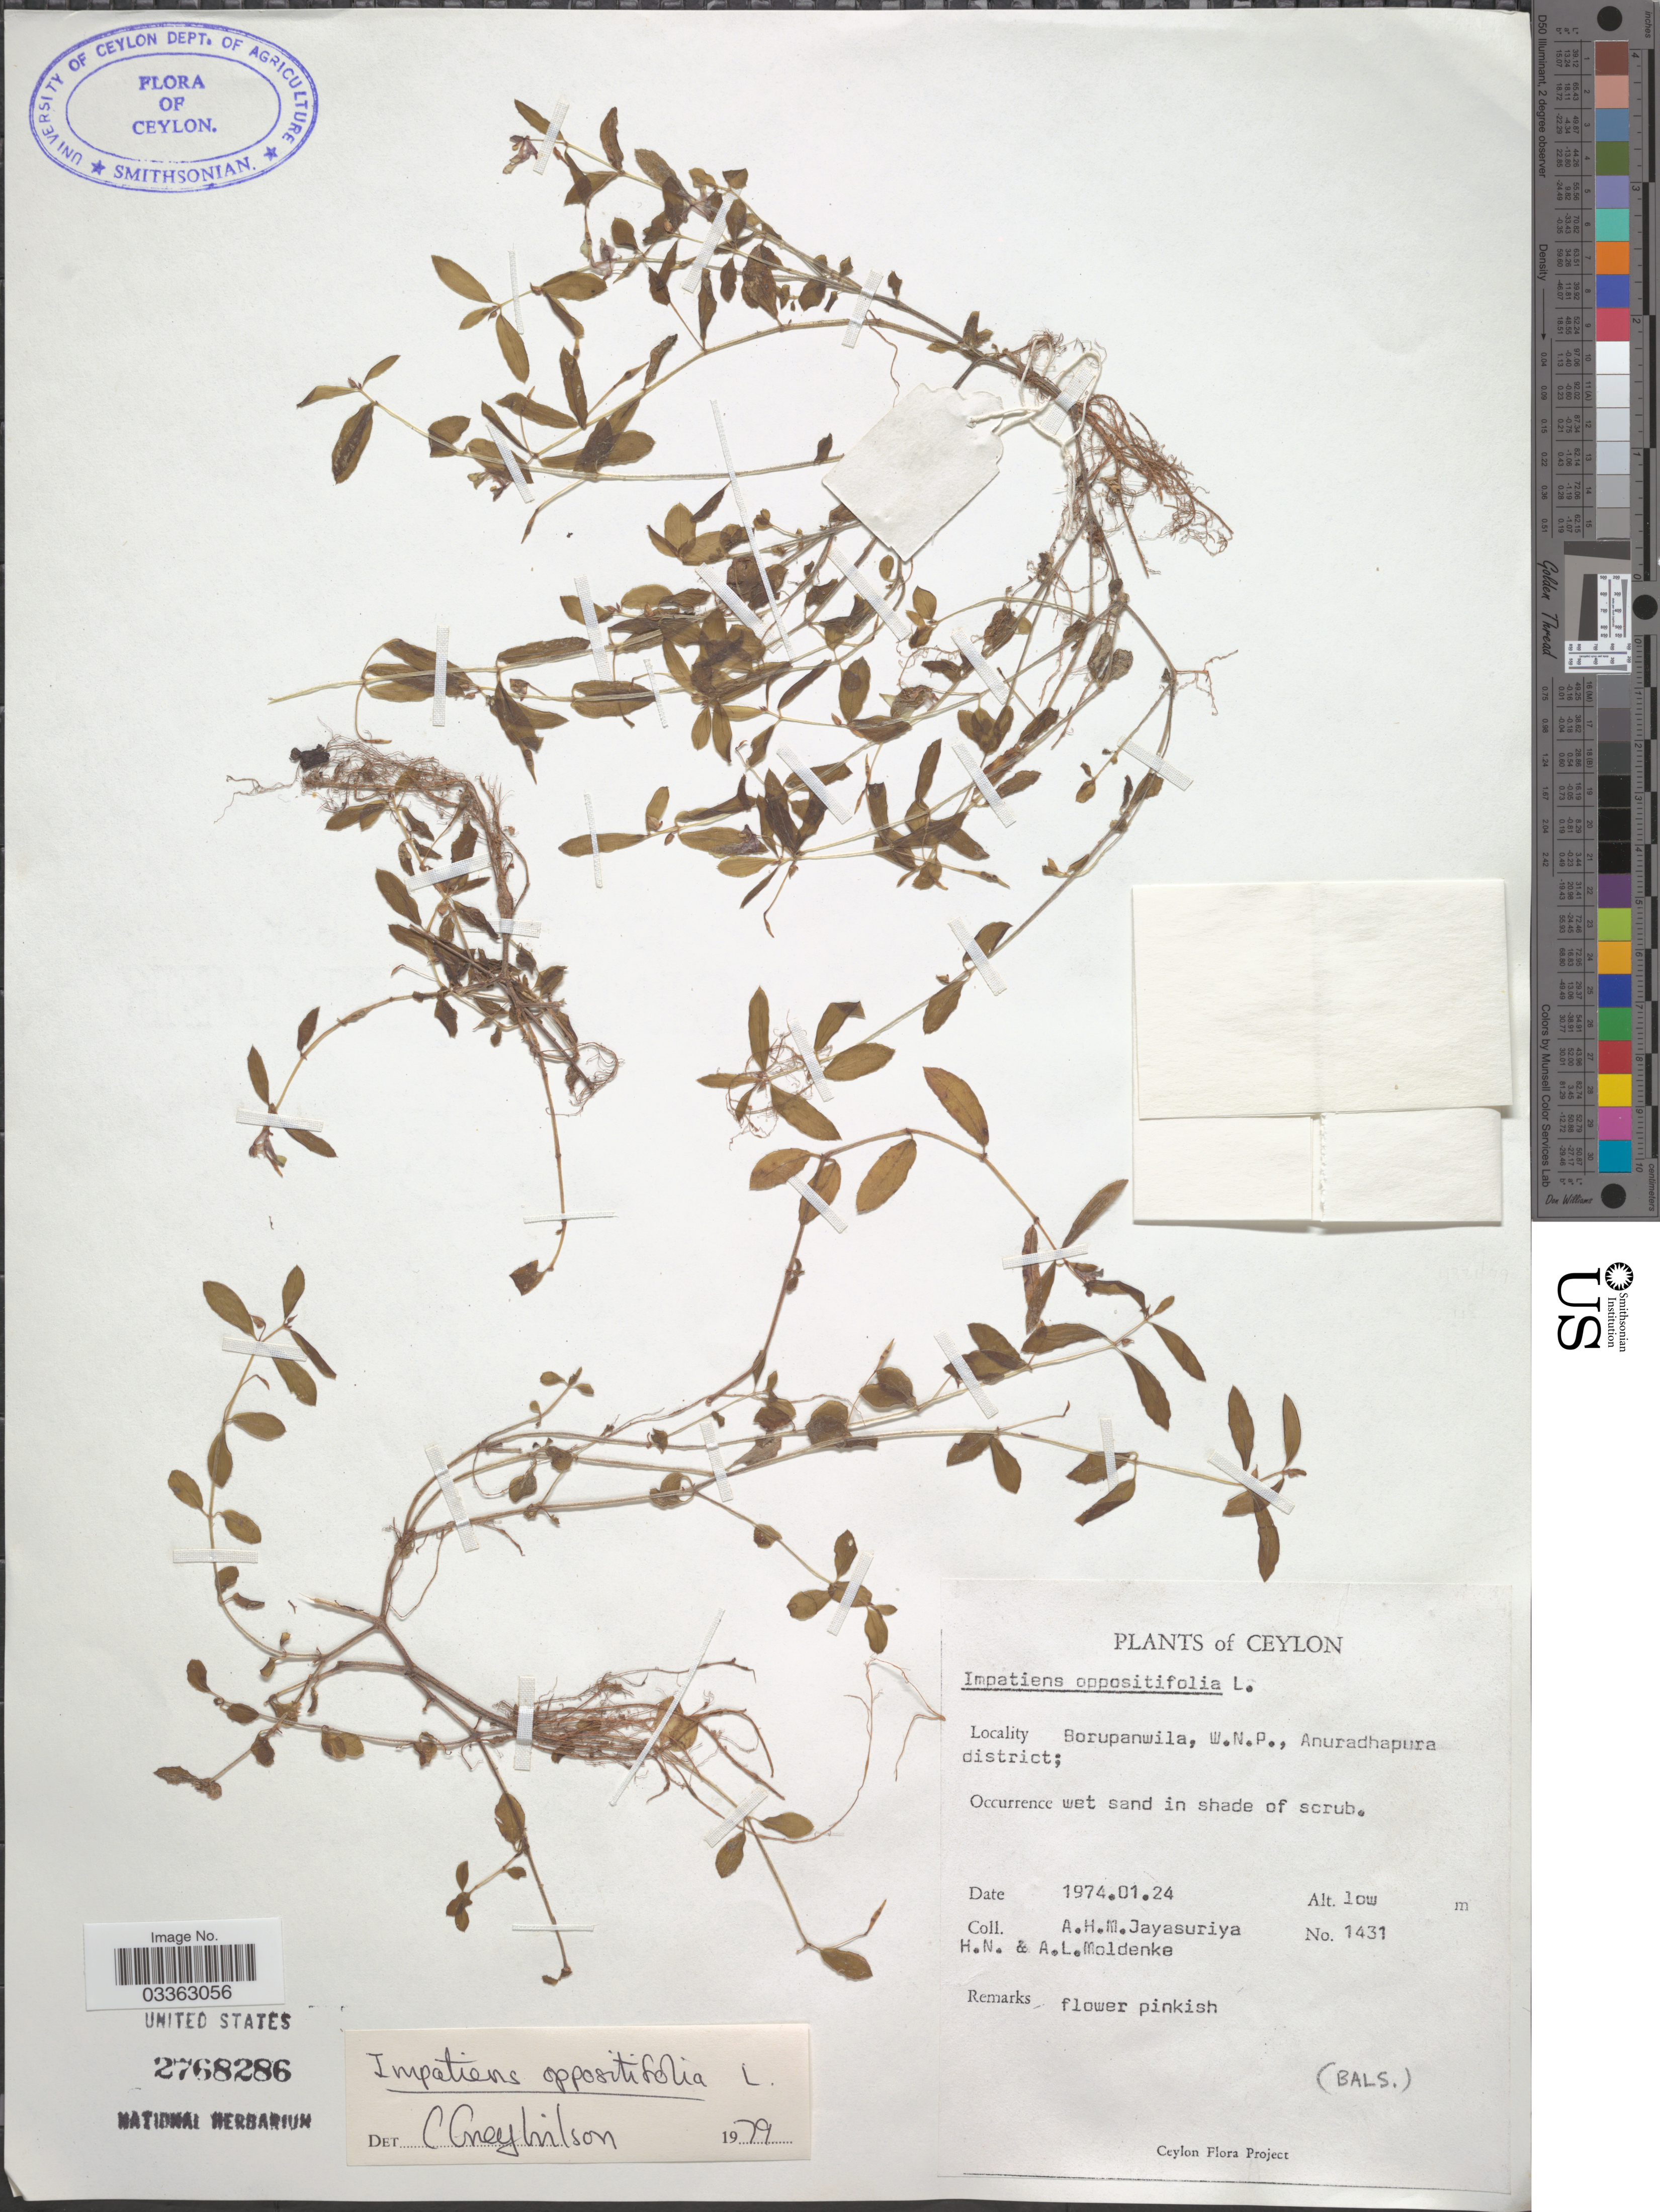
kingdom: Plantae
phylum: Tracheophyta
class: Magnoliopsida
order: Ericales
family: Balsaminaceae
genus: Impatiens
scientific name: Impatiens oppositifolia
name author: L.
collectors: A. H. Jayasuriya, H. N. Moldenke & A. L. Moldenke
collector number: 1431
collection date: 1974-01-24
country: Sri Lanka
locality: Ceylon, Borupanwila, W.N.P., Anuradhapura district.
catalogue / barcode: US 2768286